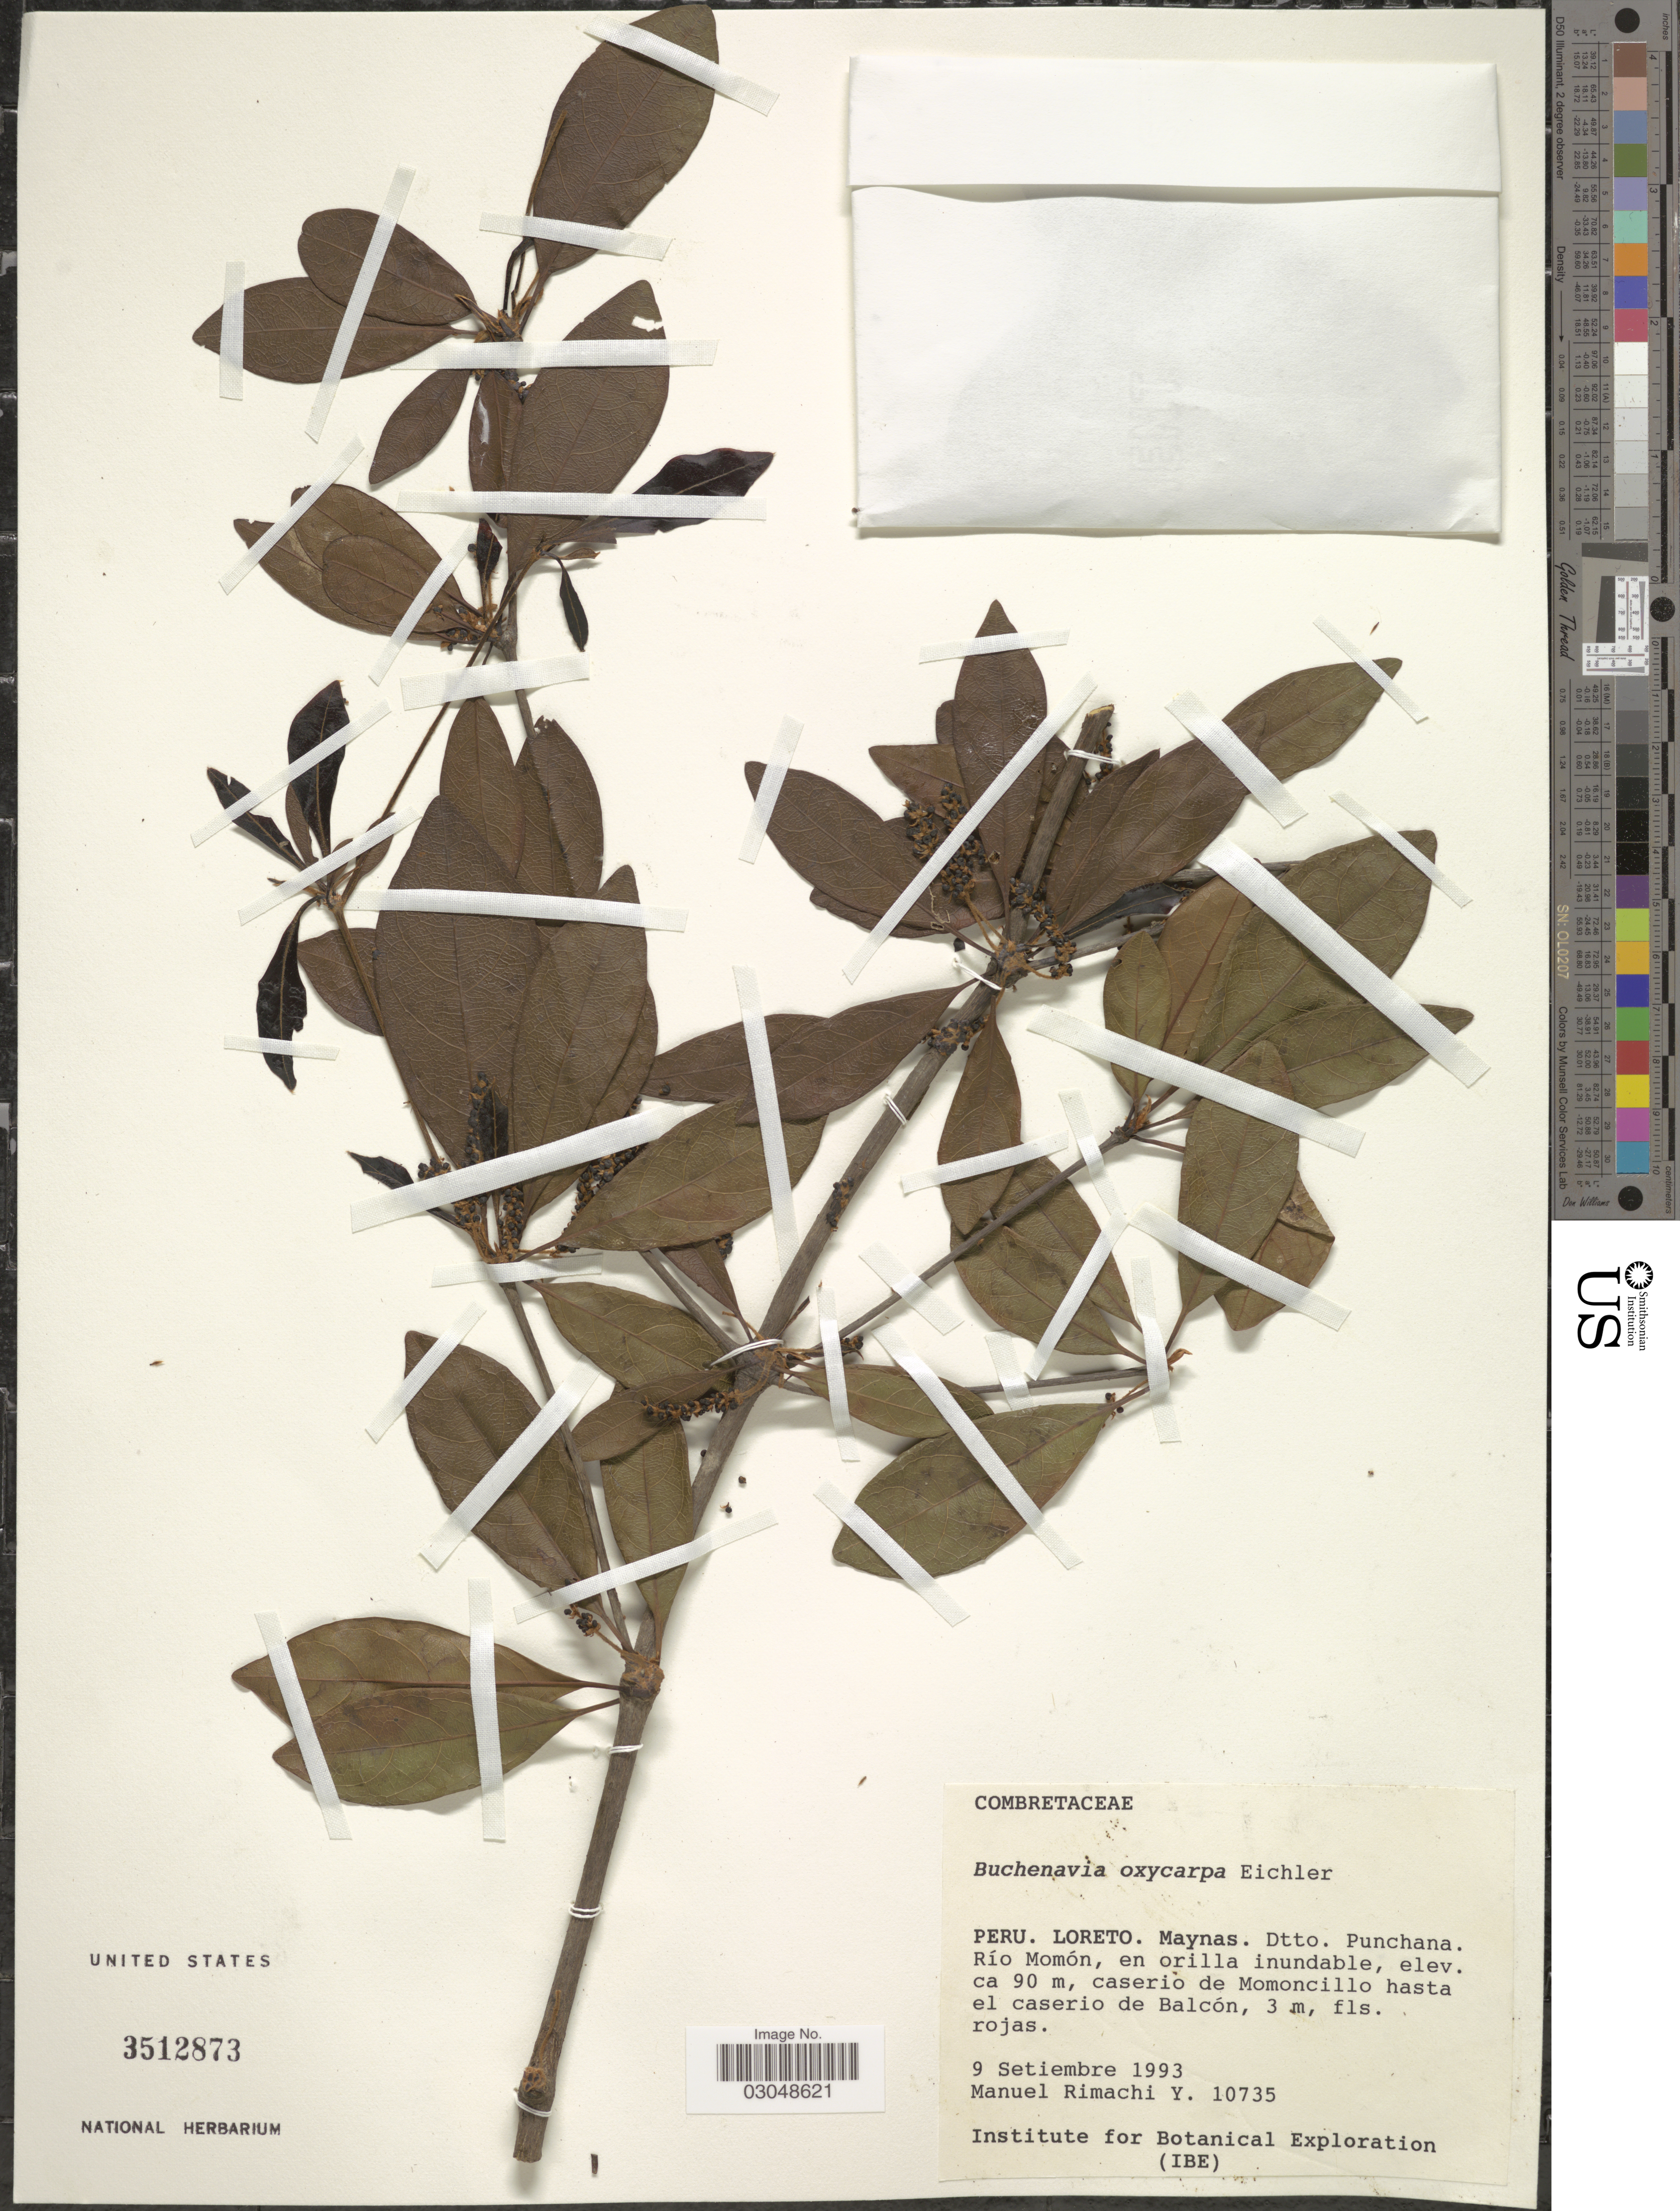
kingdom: Plantae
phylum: Tracheophyta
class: Magnoliopsida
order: Myrtales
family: Combretaceae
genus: Terminalia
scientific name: Terminalia oxycarpa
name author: Mart.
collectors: M. Rimachi Y.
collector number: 10735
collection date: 1993-09-09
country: Peru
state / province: Loreto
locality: Maynas. Dtto. Punchana. Río Momón, en orilla inundable, caserio de Momoncillo hasta el caserio de Balcón.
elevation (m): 90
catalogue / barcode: US 3512873